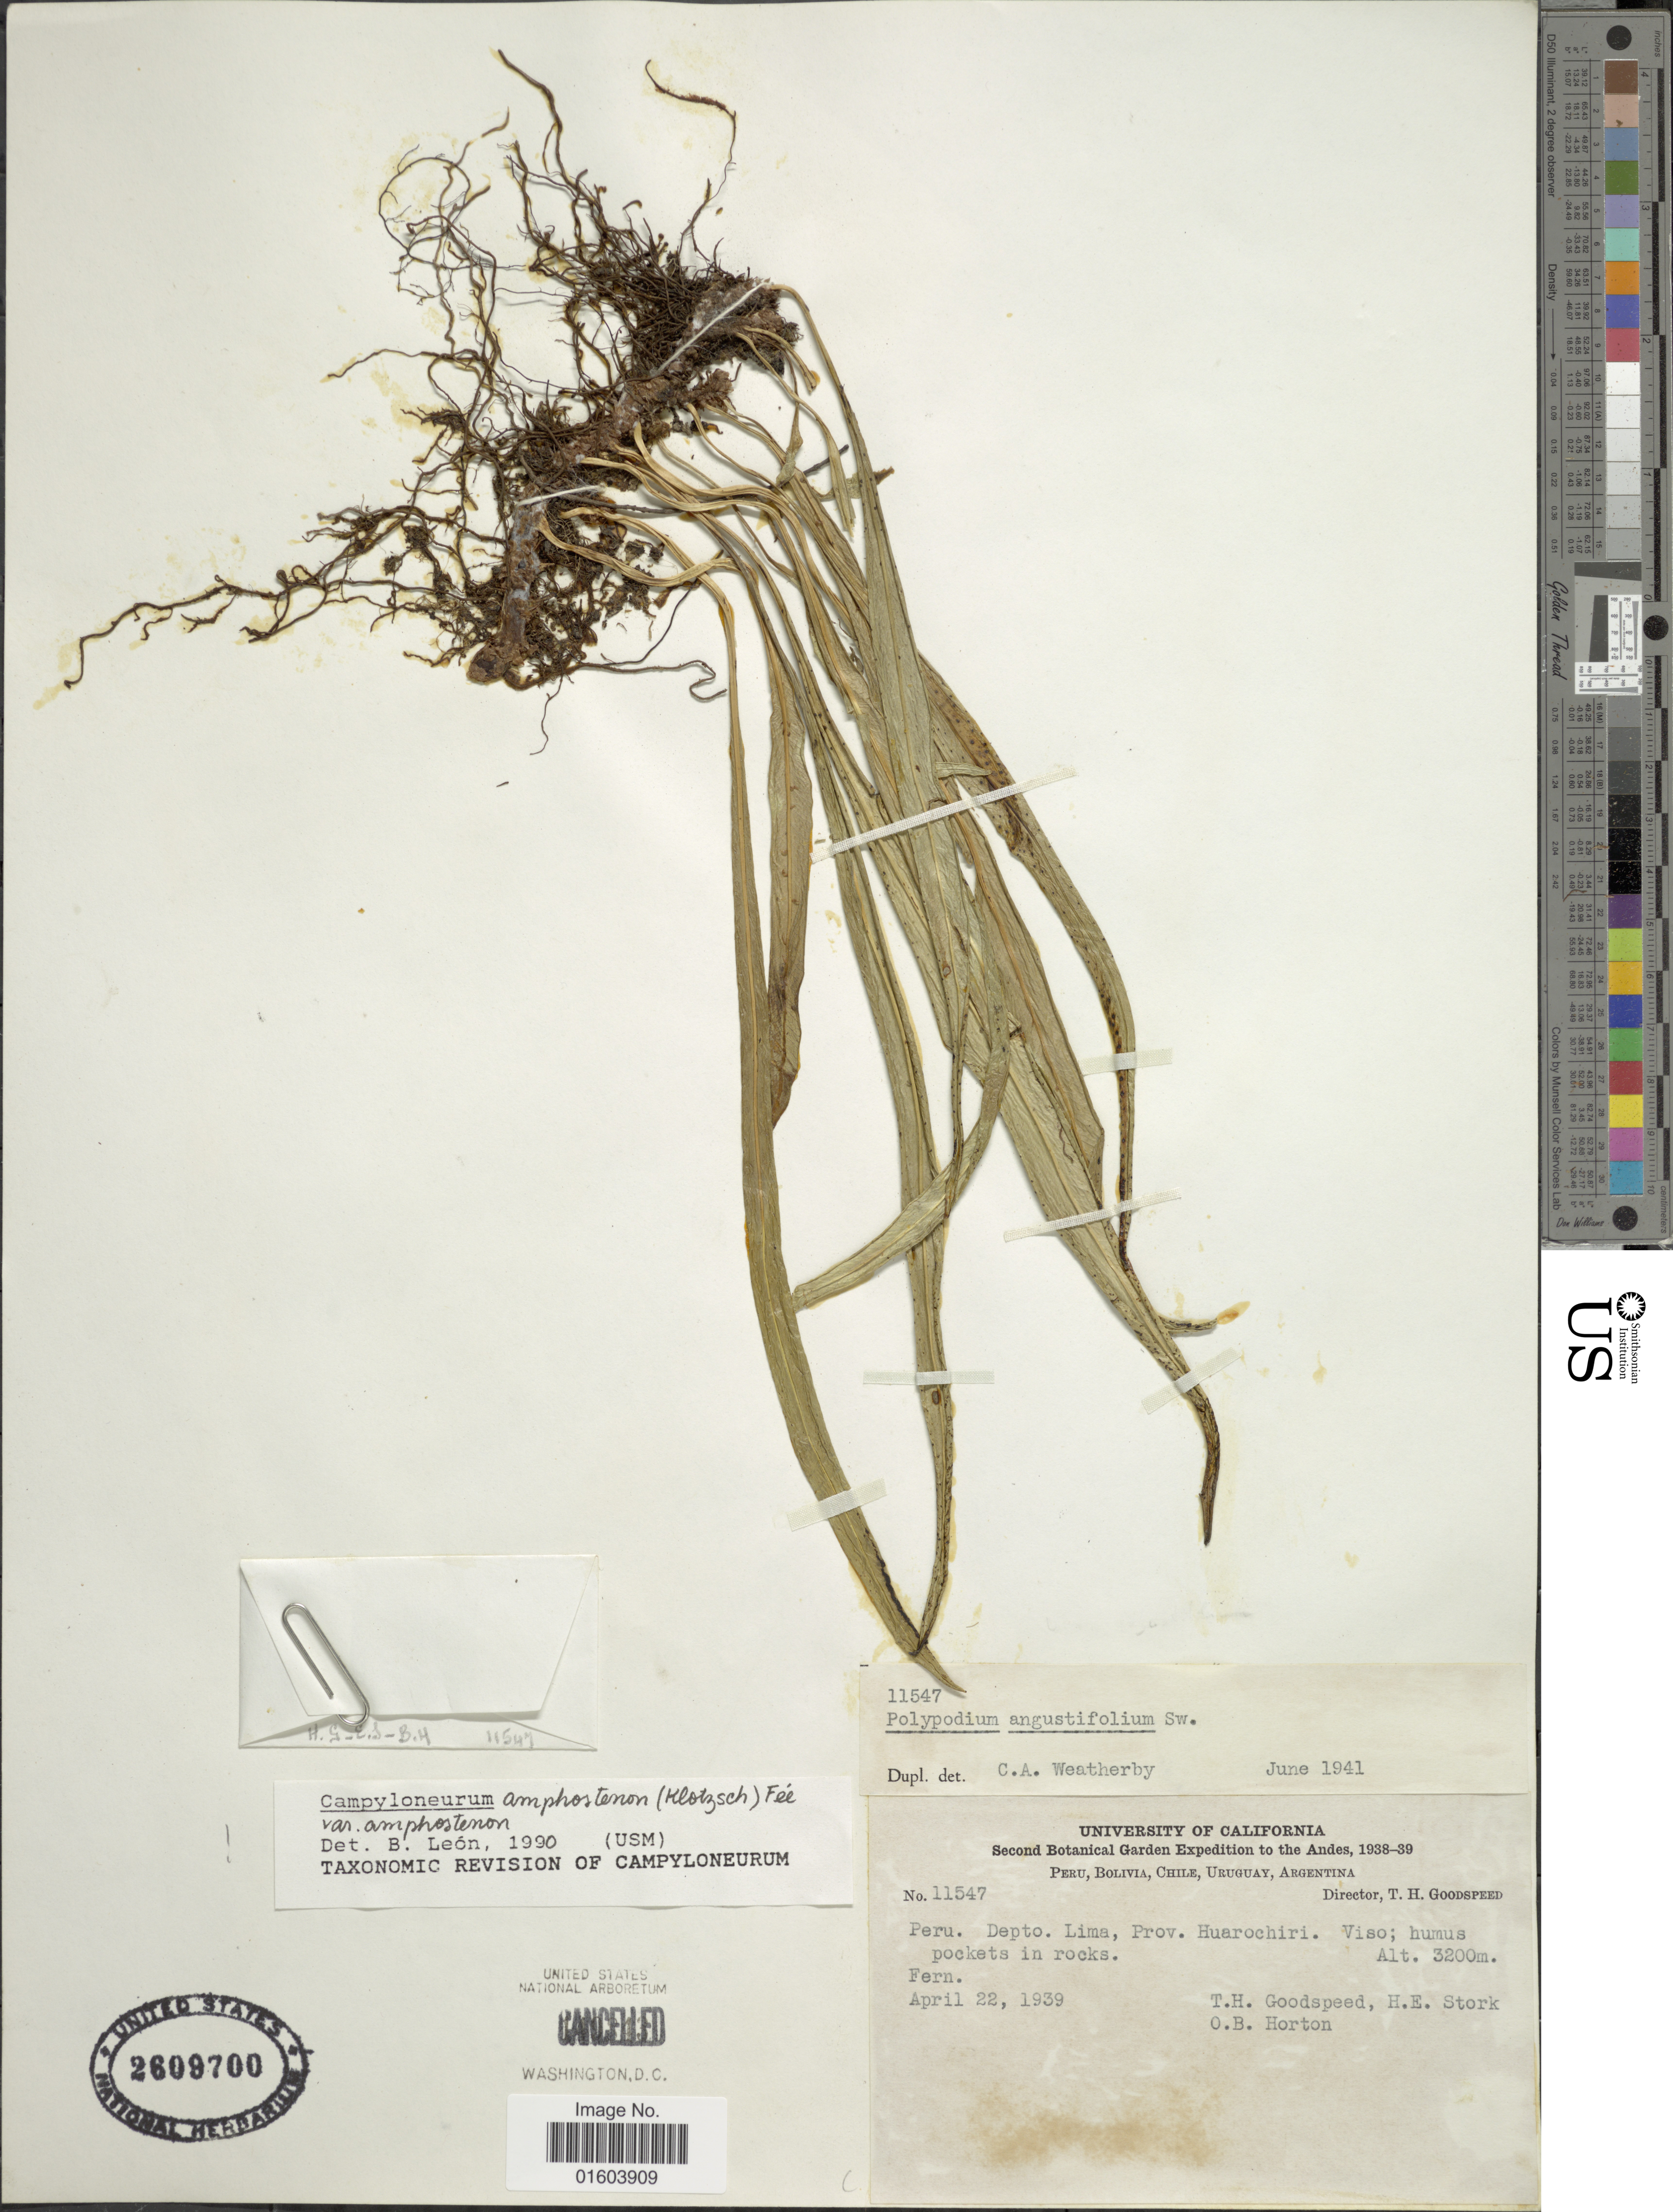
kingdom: Plantae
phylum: Tracheophyta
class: Polypodiopsida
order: Polypodiales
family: Polypodiaceae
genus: Campyloneurum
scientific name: Campyloneurum amphostenon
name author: (Kunze ex Klotzsch) Fée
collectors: T. Goodspeed, H. E. Stork & O. B. Horton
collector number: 11547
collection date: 1939-04-22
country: Peru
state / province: Lima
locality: Peru. Depto. Lima, Prov. Huarochiri.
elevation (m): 3200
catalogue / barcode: US 2609700